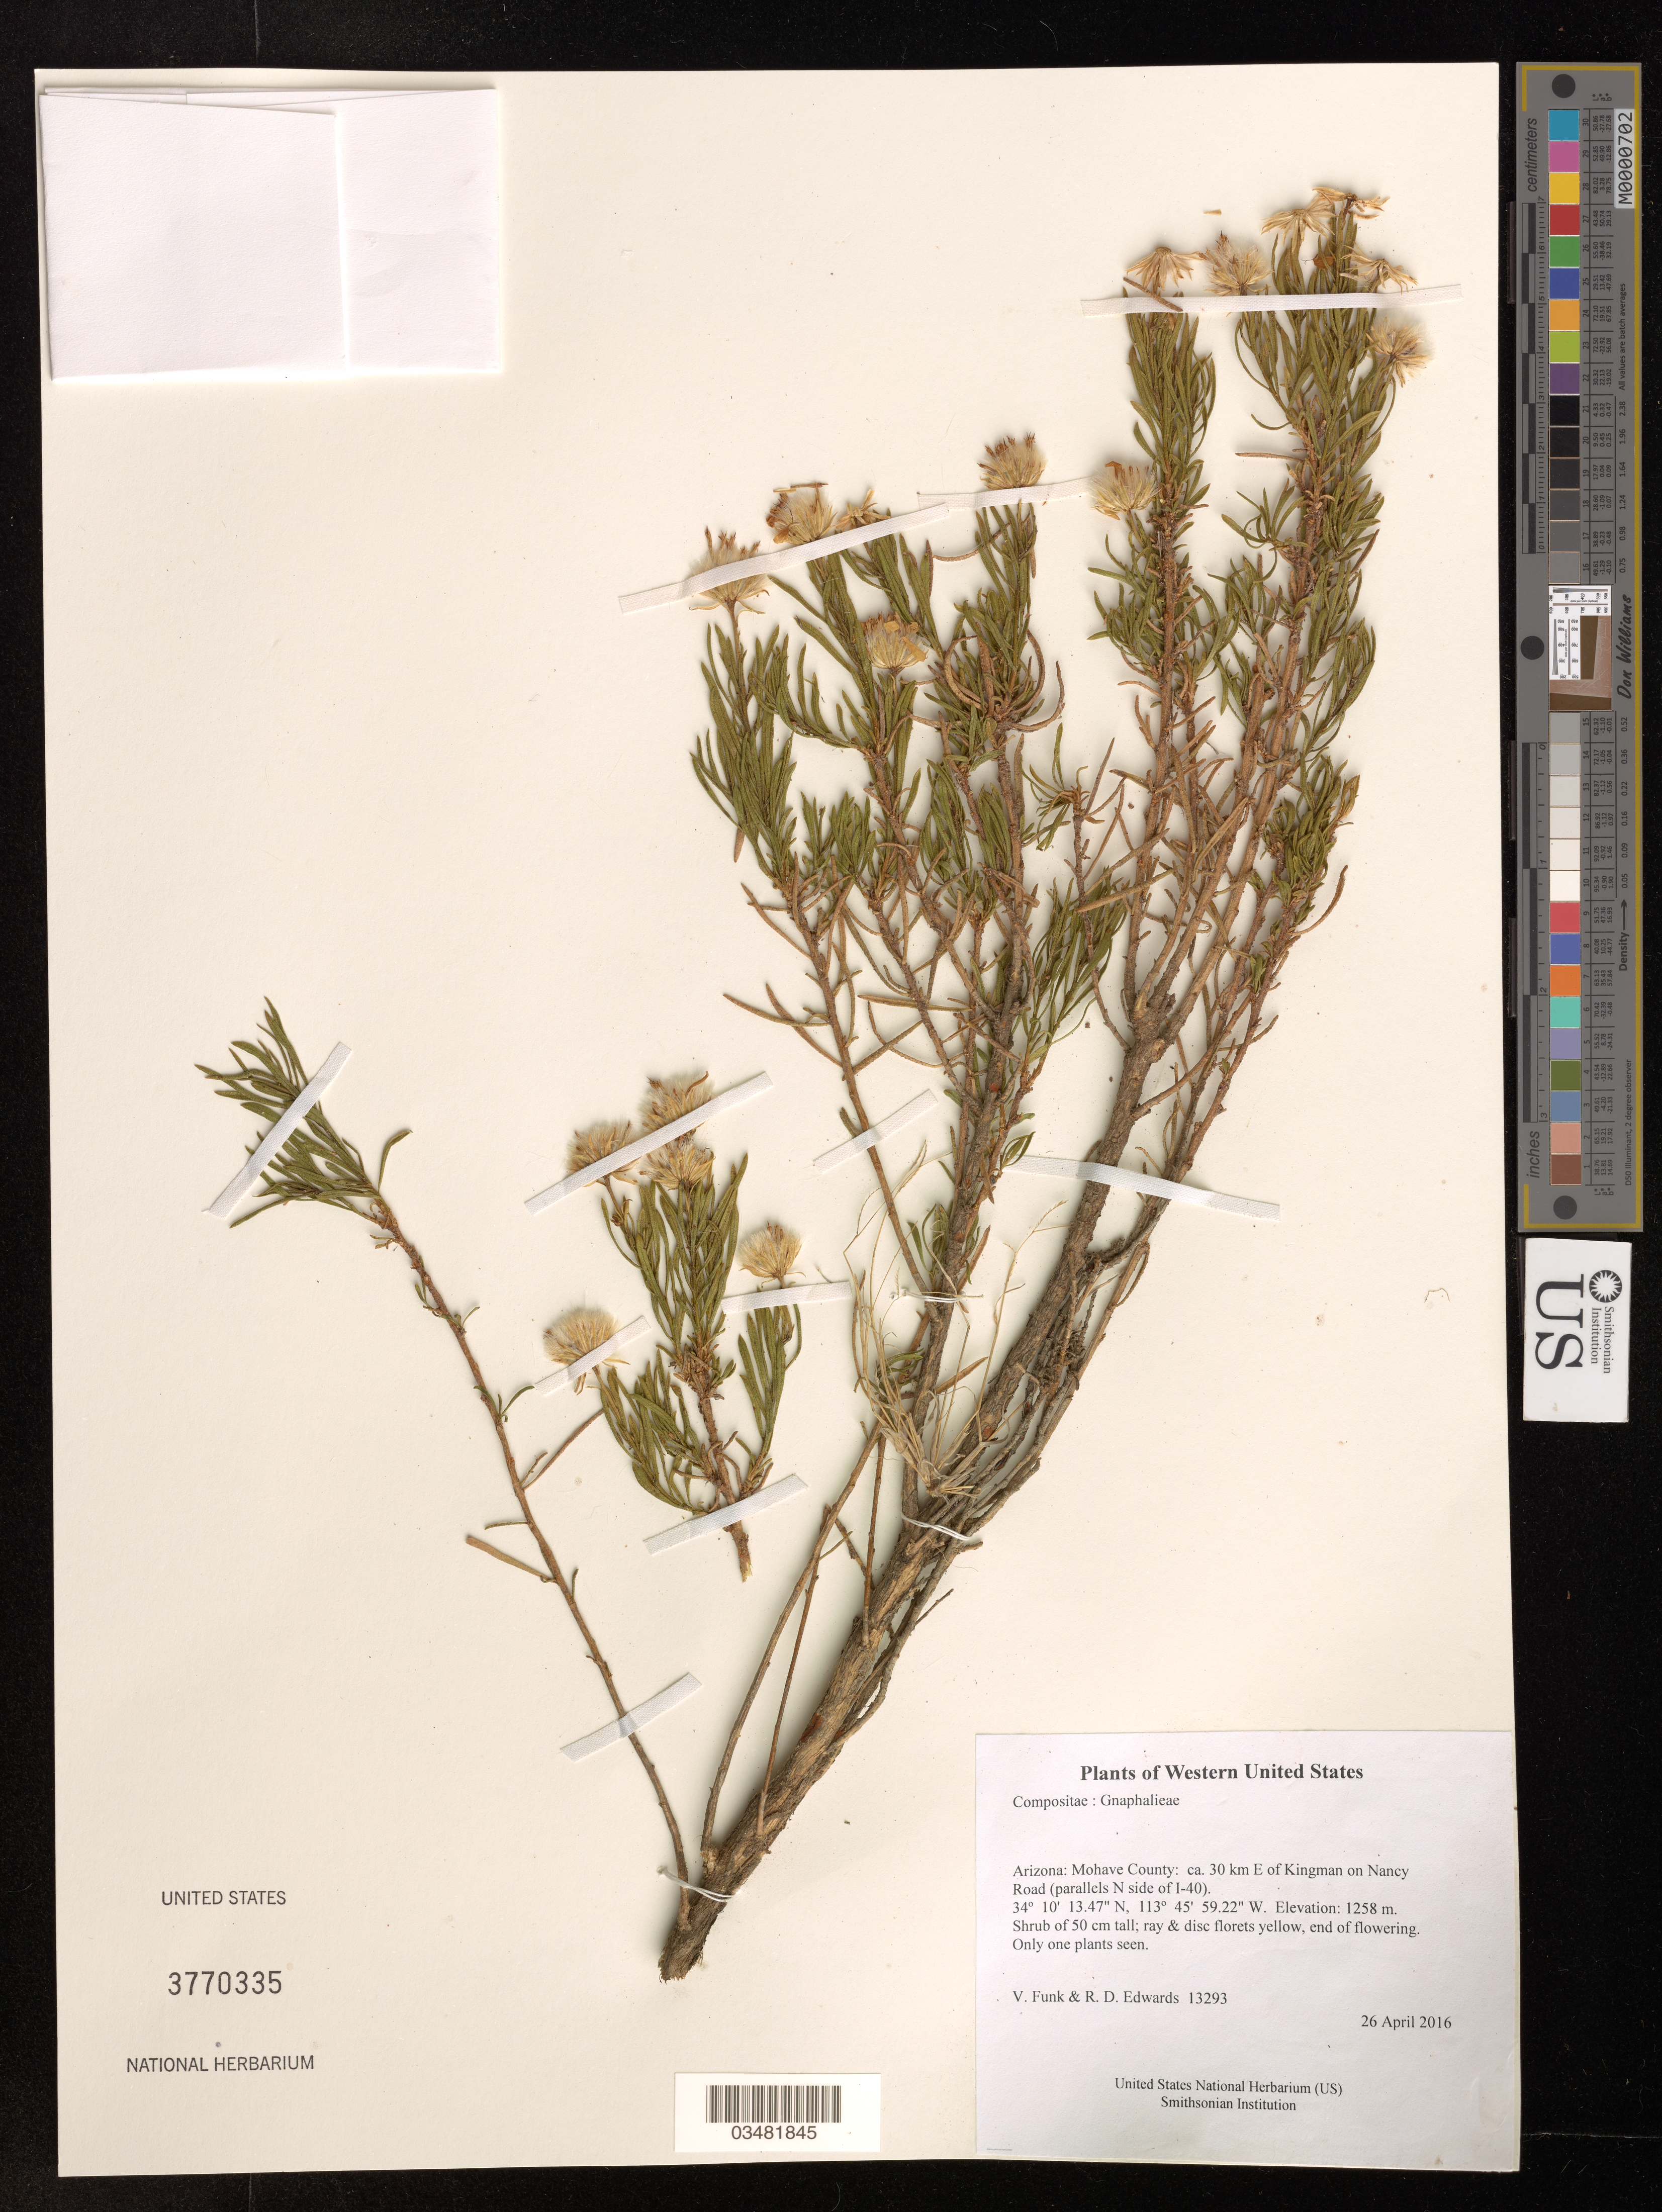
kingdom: Plantae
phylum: Tracheophyta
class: Magnoliopsida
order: Asterales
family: Asteraceae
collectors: R.D. Edwards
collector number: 13293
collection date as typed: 26 April 2016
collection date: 2016-04-26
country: United States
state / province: Arizona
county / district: Mohave County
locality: ca. 30 km E of Kingman on Nancy Road (parallels N side of I-40)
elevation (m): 1258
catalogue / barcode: US 3770335